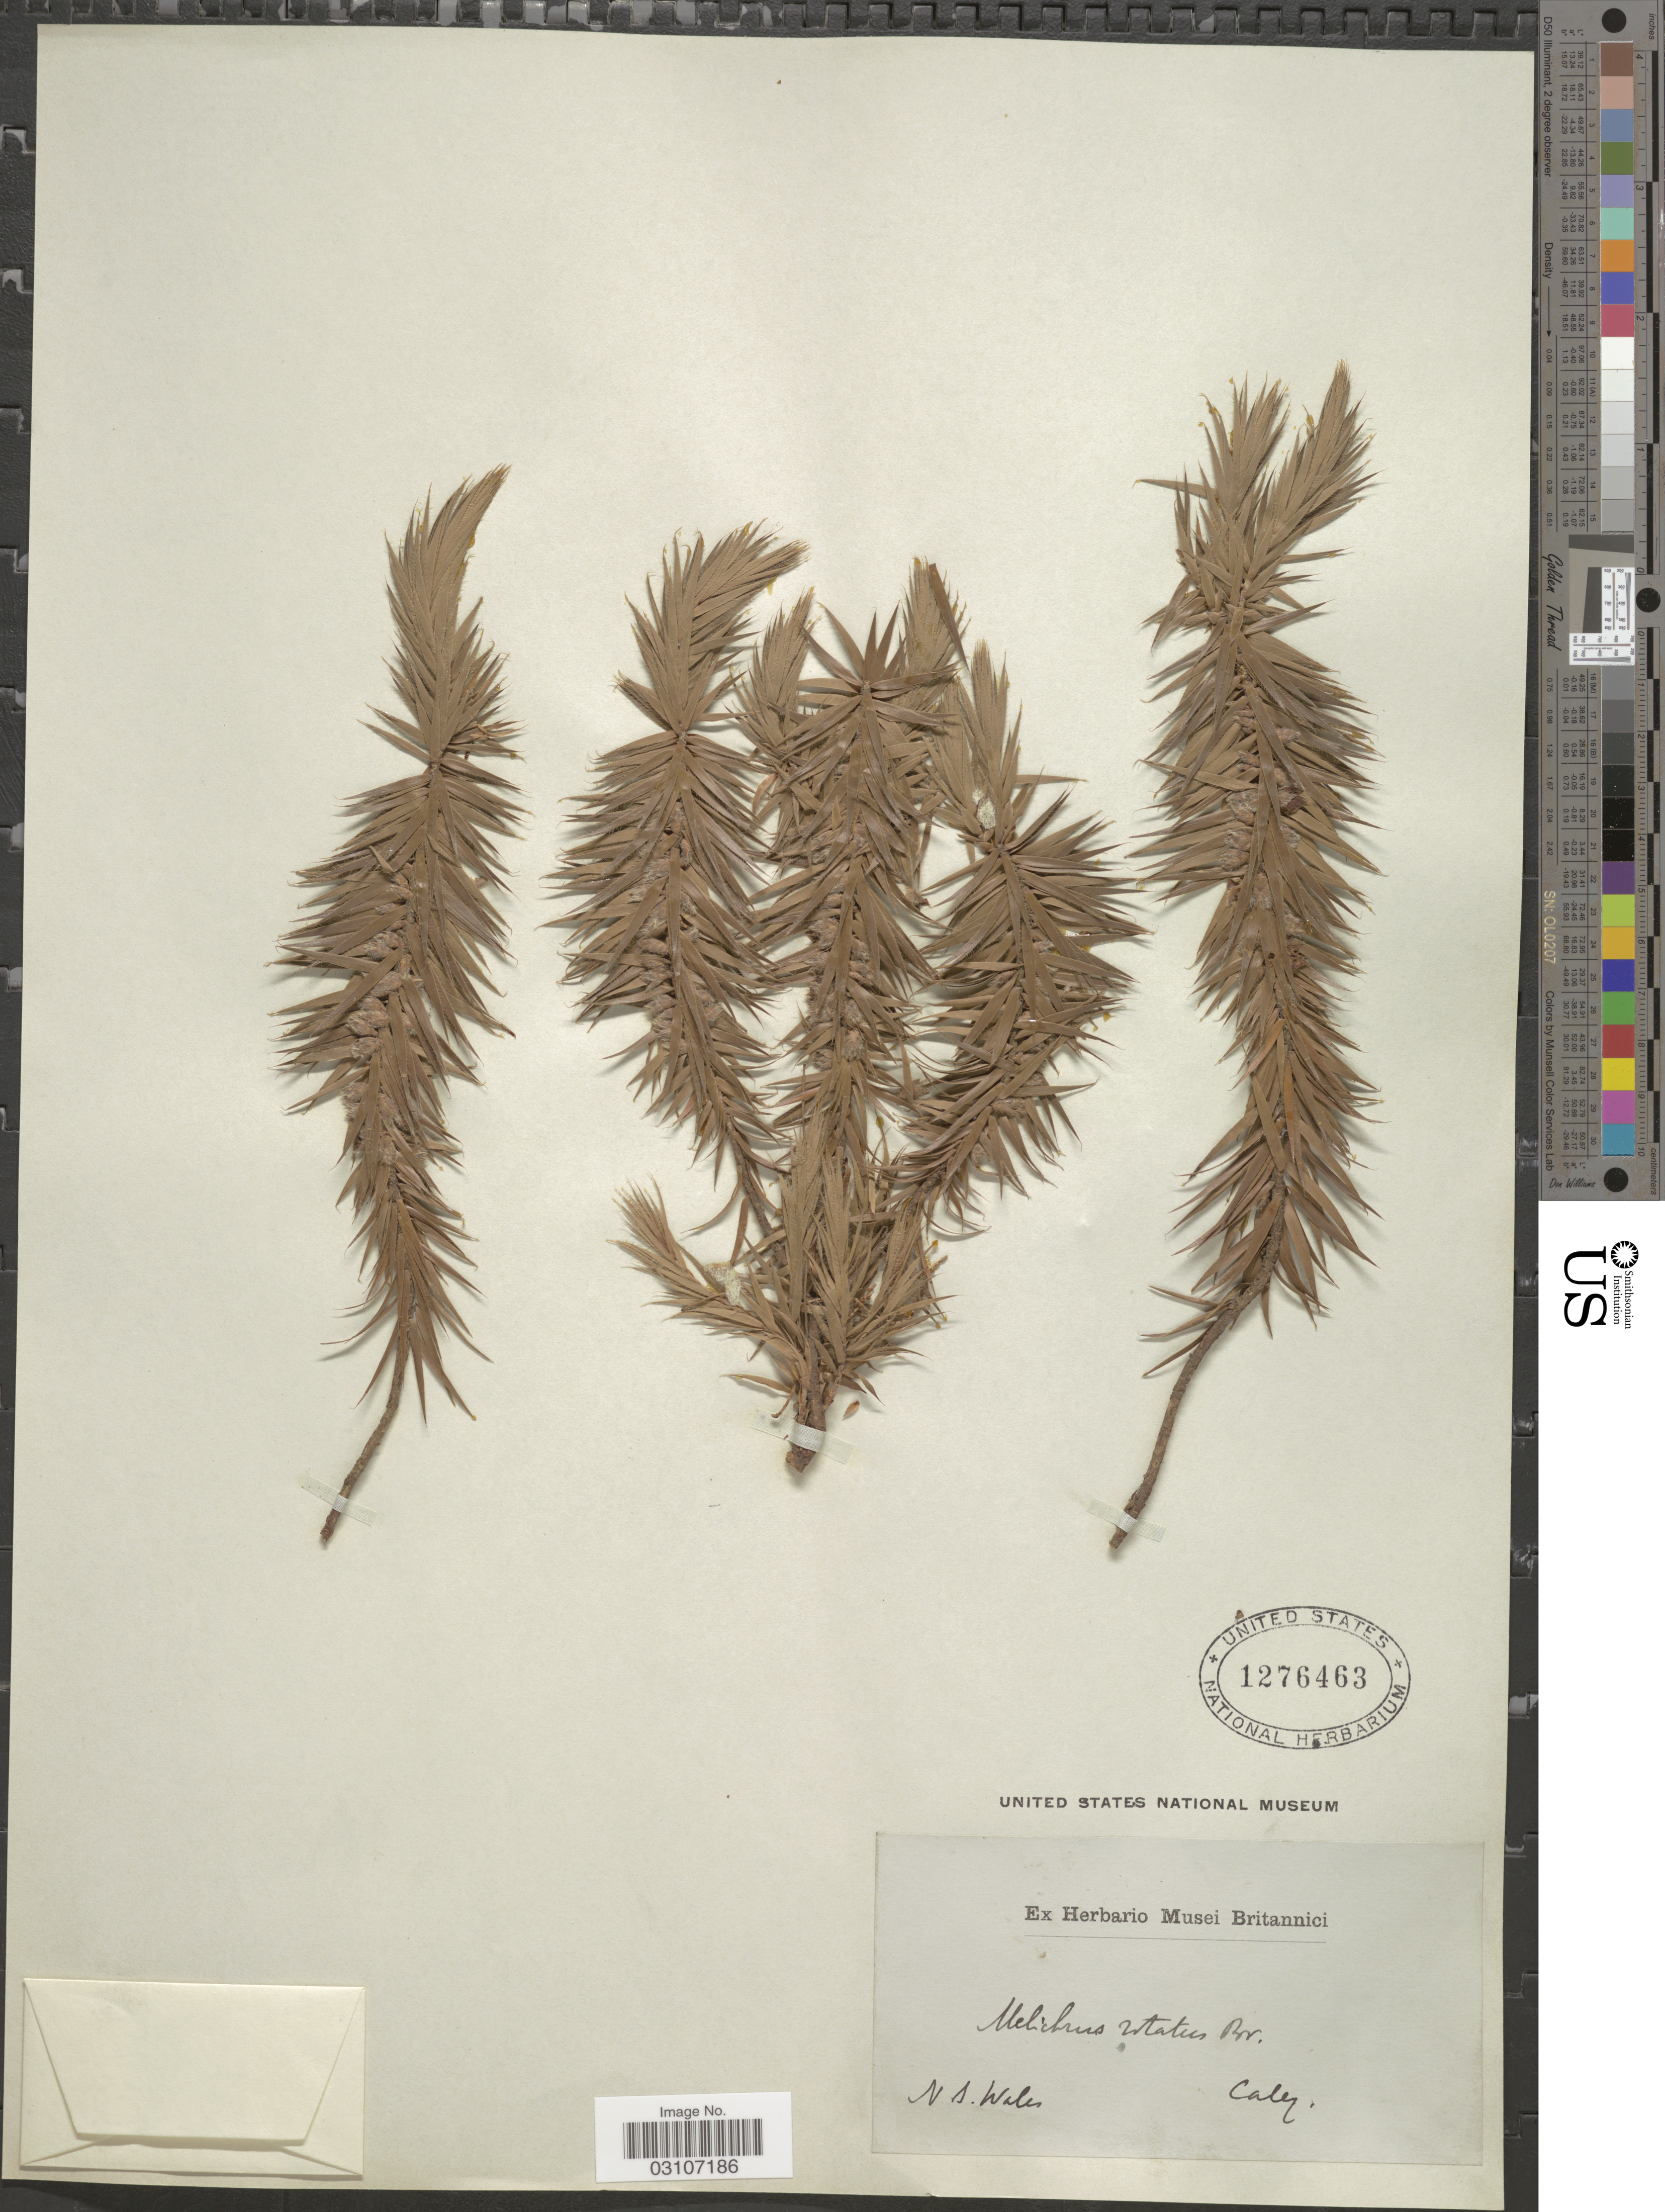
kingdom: Plantae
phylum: Tracheophyta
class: Magnoliopsida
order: Ericales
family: Ericaceae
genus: Melichrus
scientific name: Melichrus rotatus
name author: R. Br.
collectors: -. Caley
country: Australia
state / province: New South Wales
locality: N S. Wales.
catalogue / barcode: US 1276463